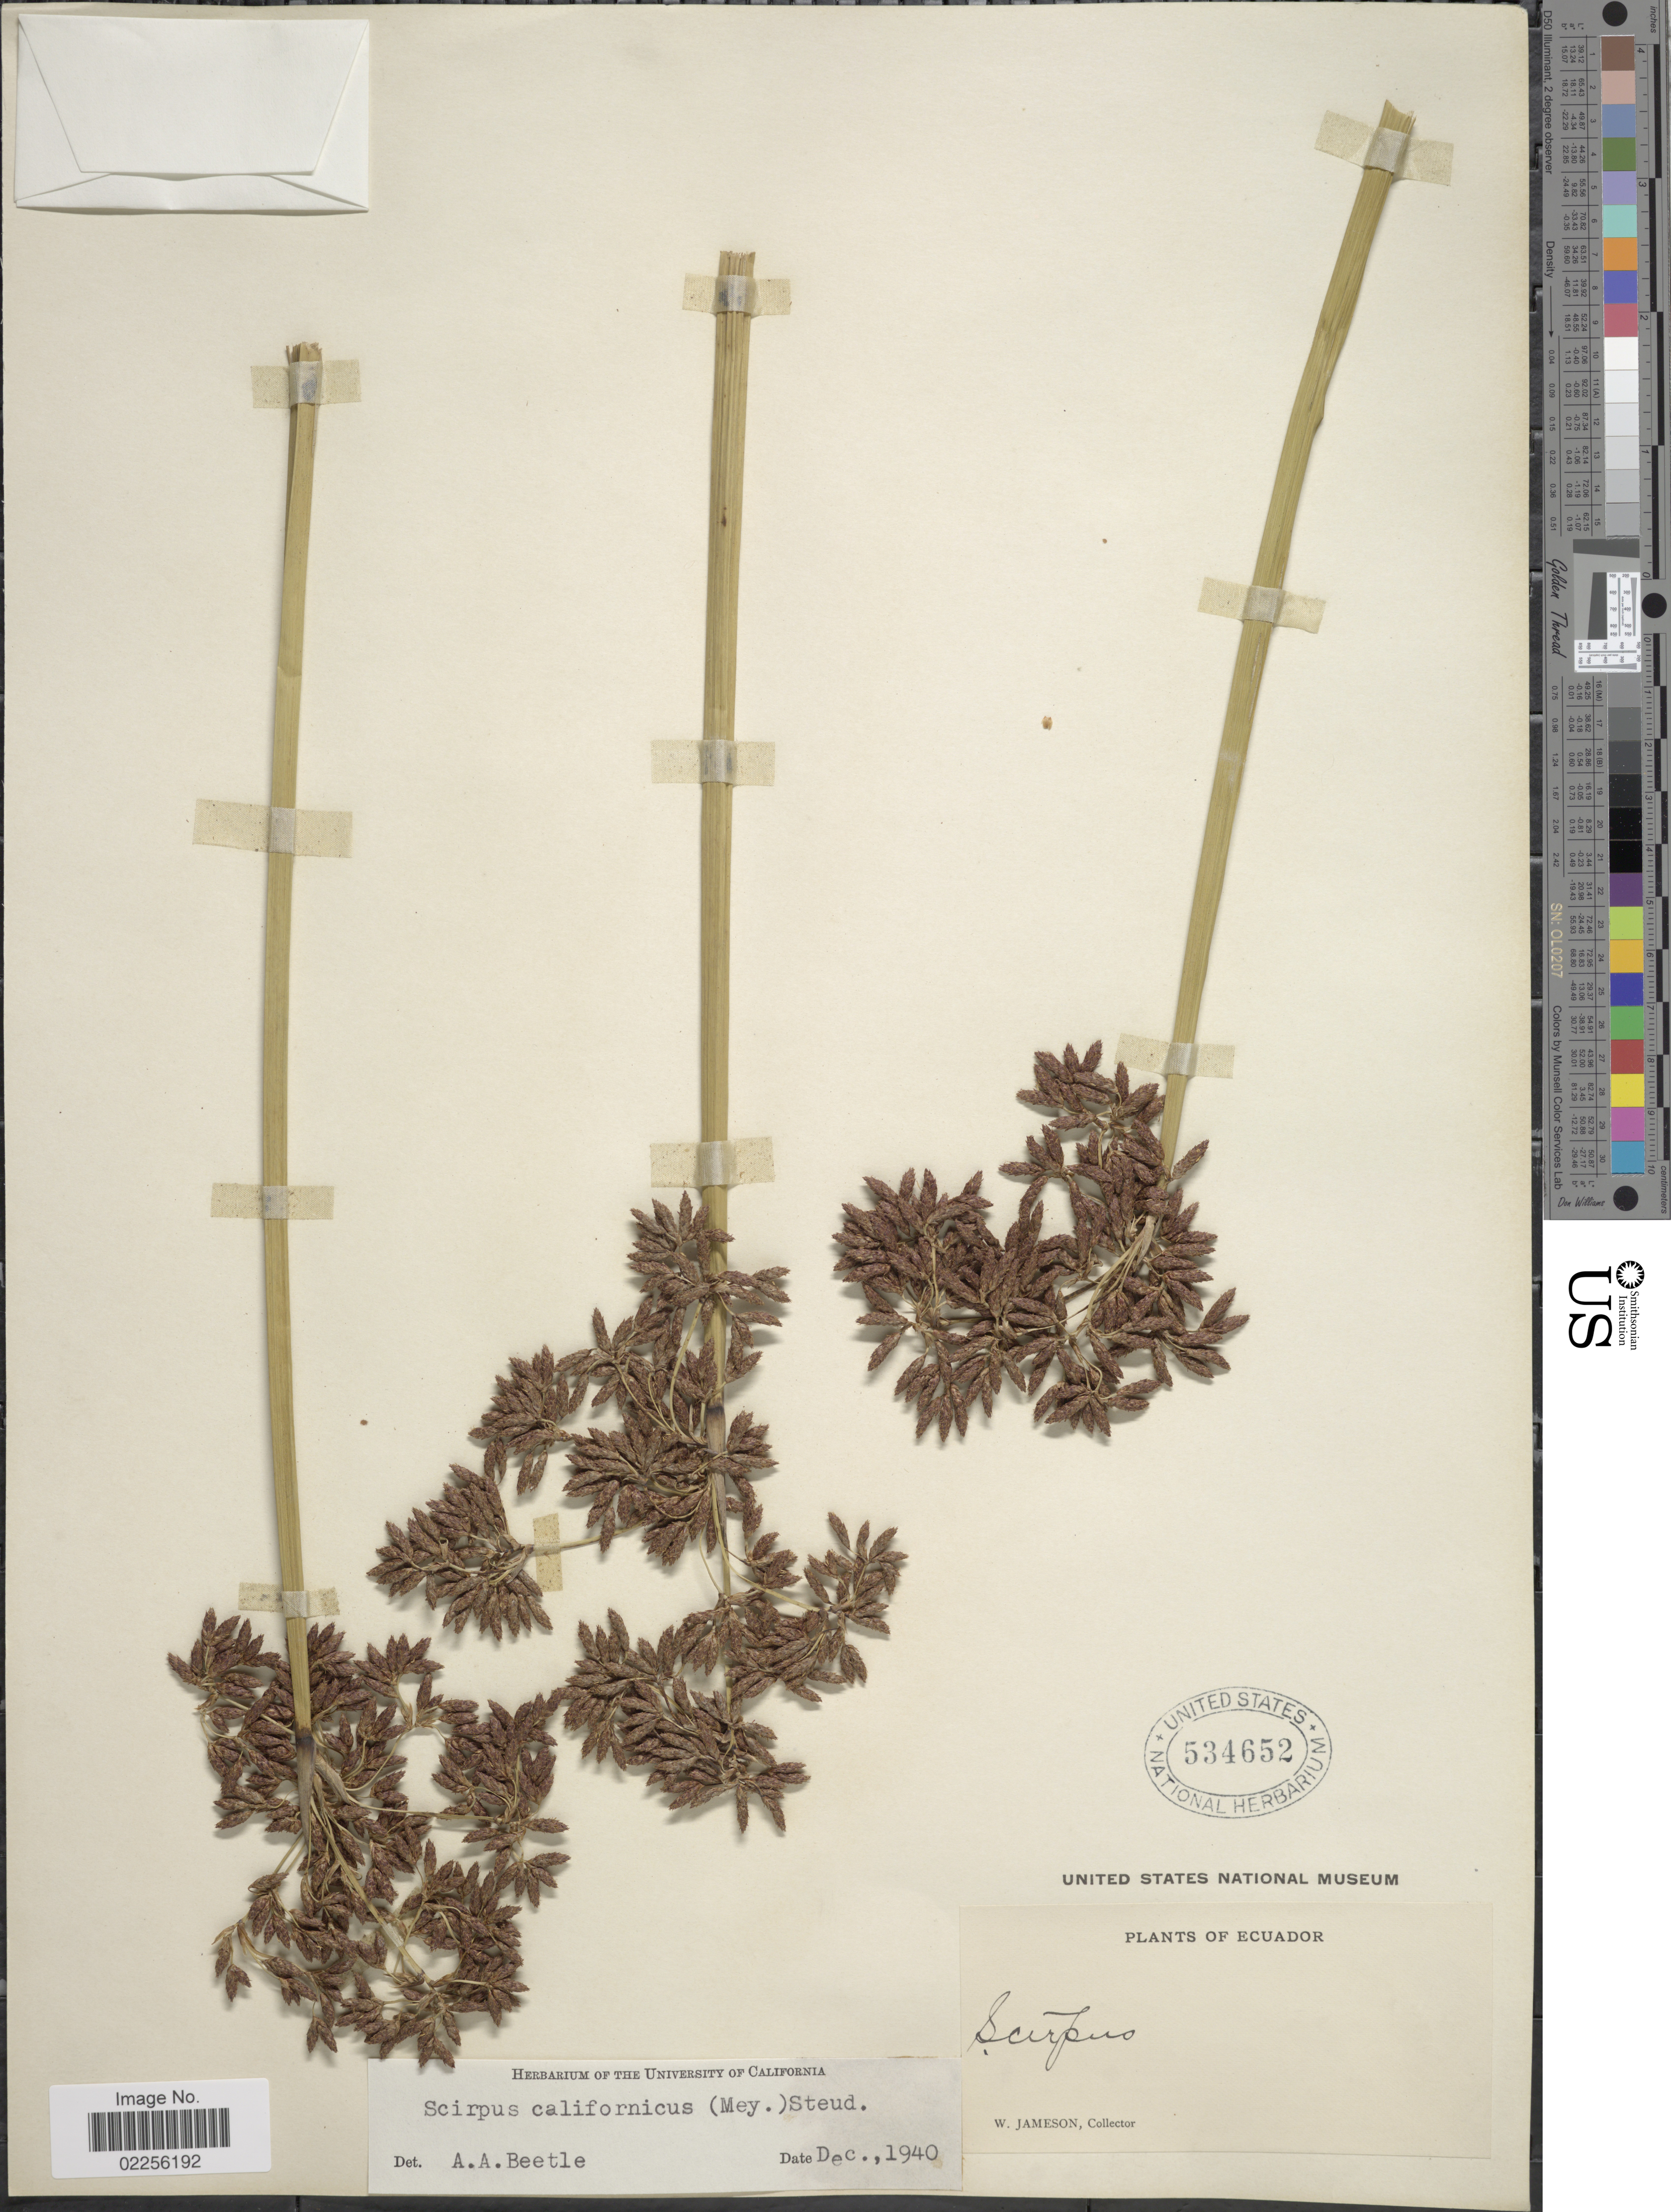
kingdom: Plantae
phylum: Tracheophyta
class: Liliopsida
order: Poales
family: Cyperaceae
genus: Schoenoplectus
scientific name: Schoenoplectus californicus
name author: (C.A. Mey.) Soják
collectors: W. Jameson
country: Ecuador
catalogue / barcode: US 534652